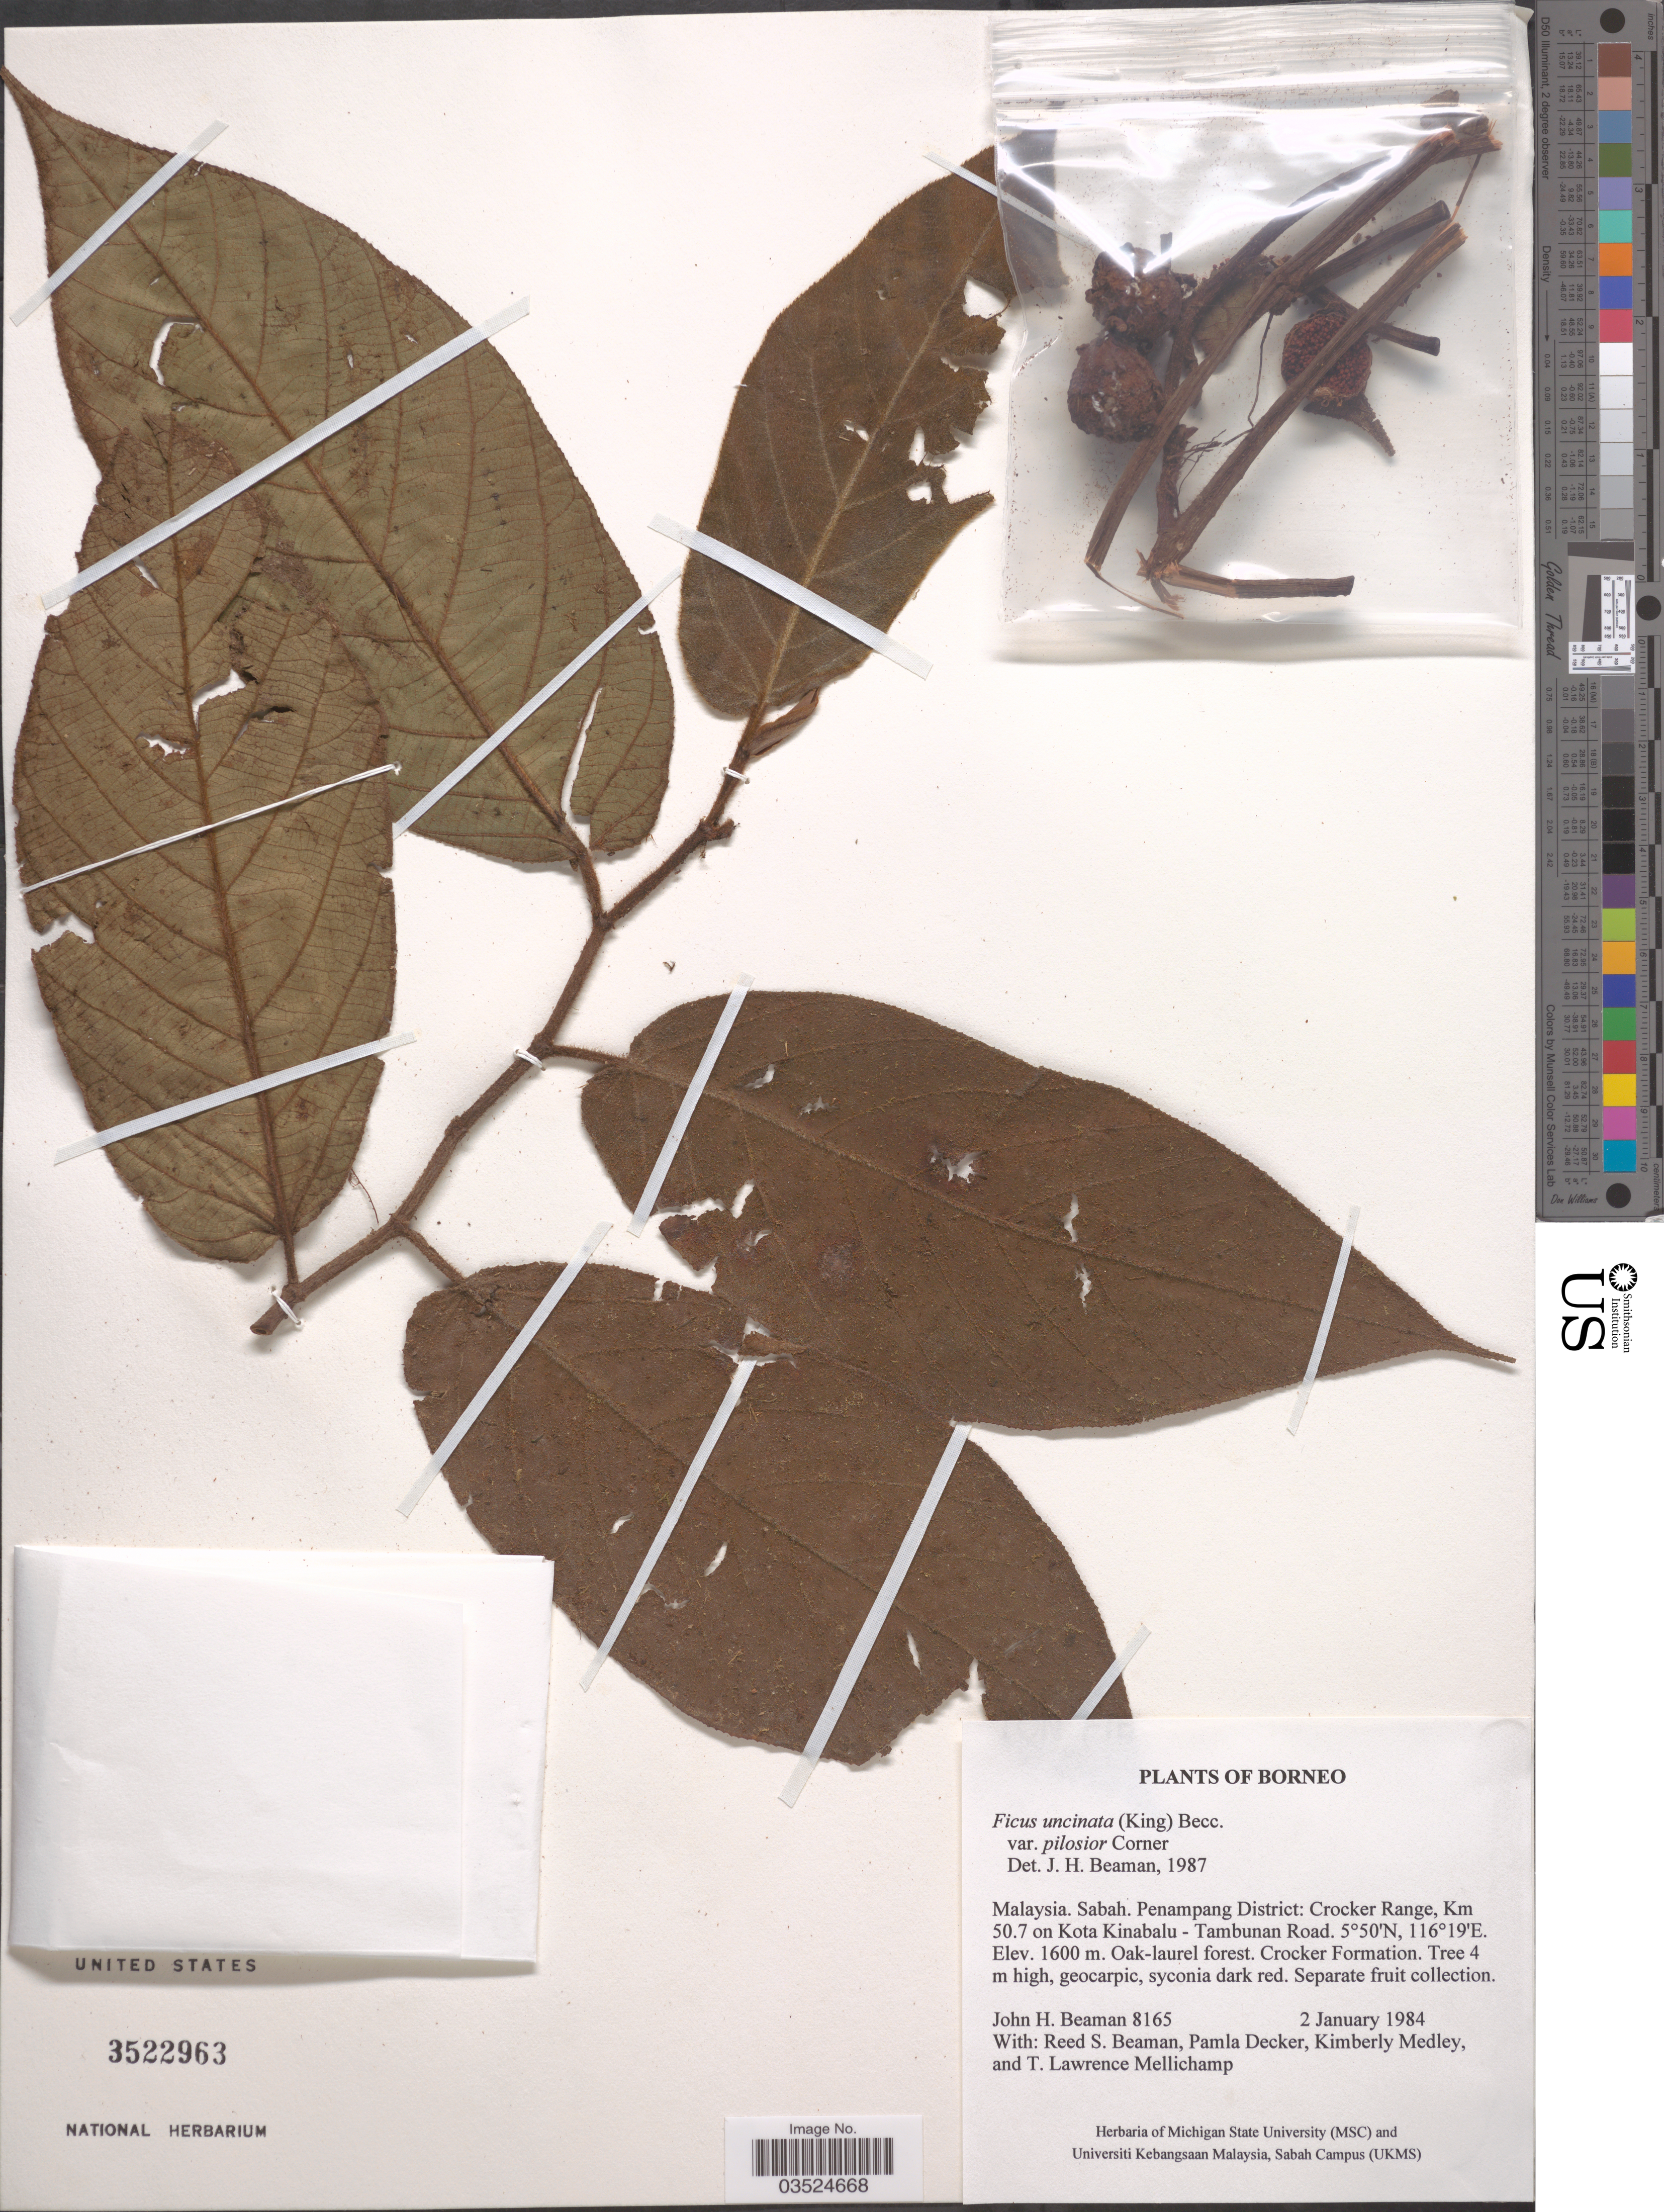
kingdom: Plantae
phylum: Tracheophyta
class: Magnoliopsida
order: Rosales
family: Moraceae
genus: Ficus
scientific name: Ficus uncinata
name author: (King) Becc.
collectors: J. H. Beaman, R. S. Beaman, P. Decker, K. Medley & T. L. Mellichamp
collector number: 8165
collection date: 1984-01-02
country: Malaysia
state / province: Sabah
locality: Borneo. Penampang District: Crocker Range, Km 50.7 on Kota Kinabalu - Tambunan Road. Oak-laurel forest. Crocker Formation.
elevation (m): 1600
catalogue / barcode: US 3522963